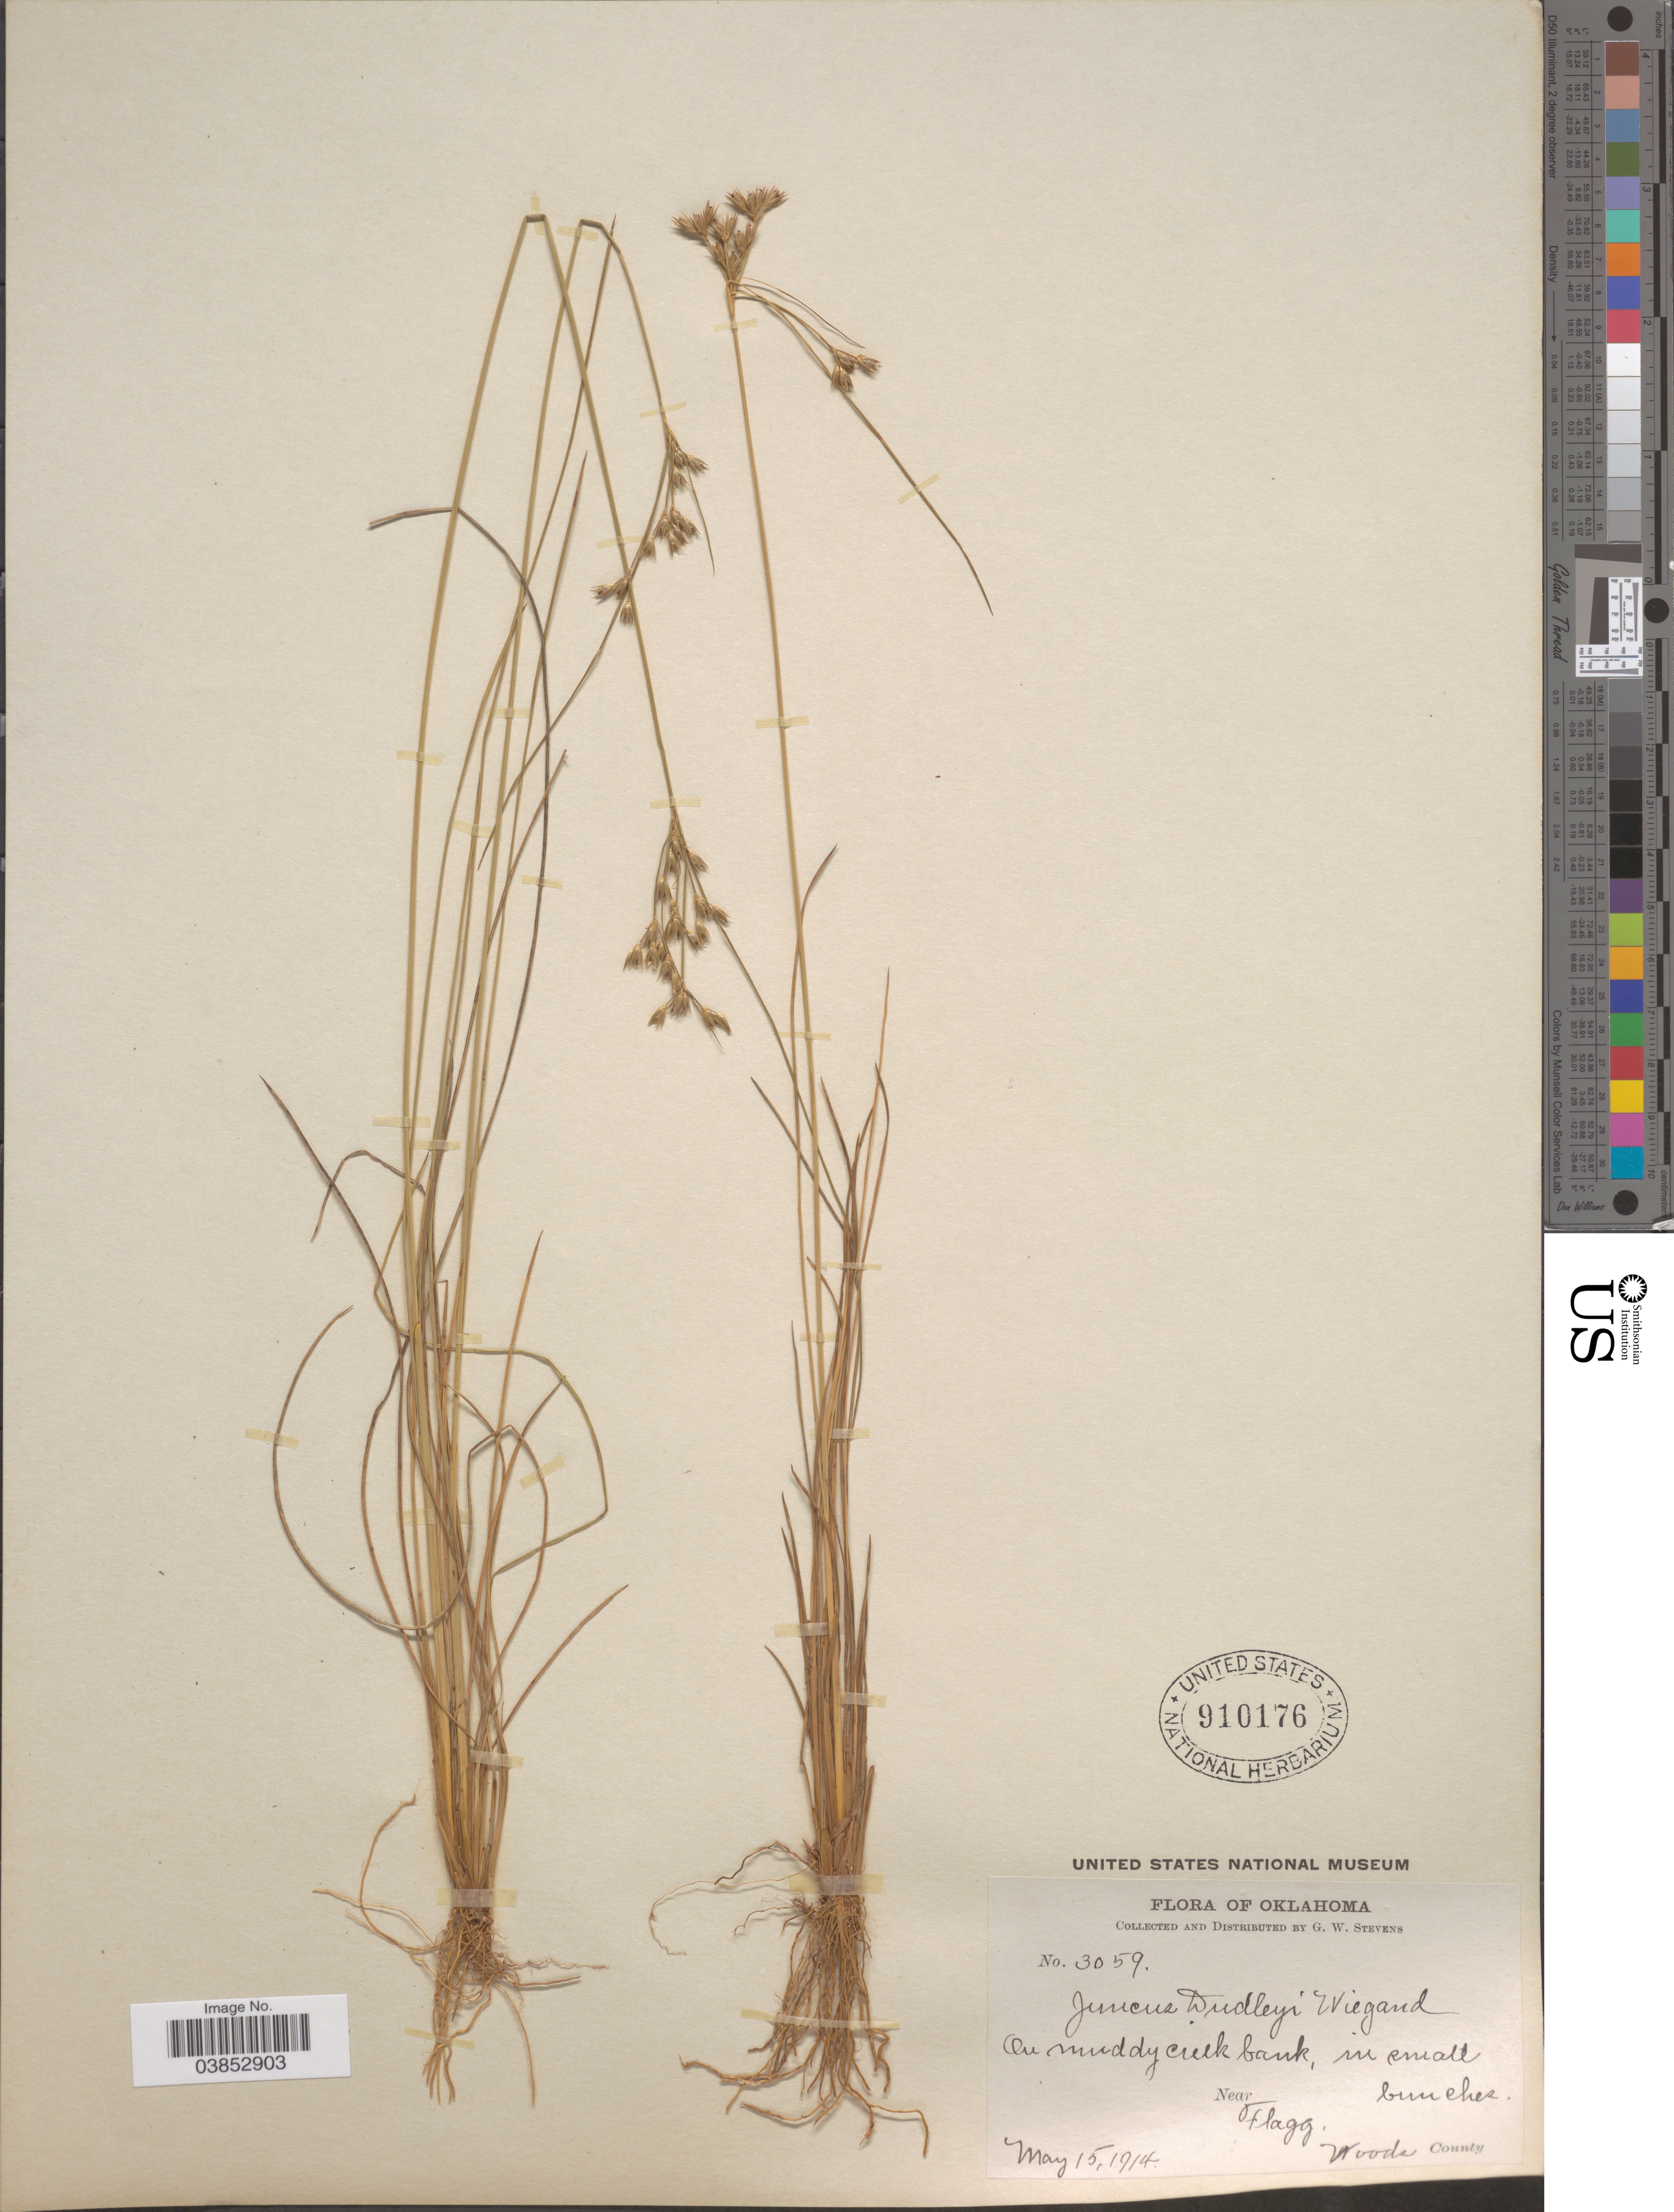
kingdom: Plantae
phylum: Tracheophyta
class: Liliopsida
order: Poales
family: Juncaceae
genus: Juncus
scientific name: Juncus dudleyi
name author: Wiegand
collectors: G. W. Stevens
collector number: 3059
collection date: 1914-01-15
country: United States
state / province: Oklahoma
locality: On muddy creek bank, in small bunches. Near Flagg, Woods County.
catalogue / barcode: US 910176